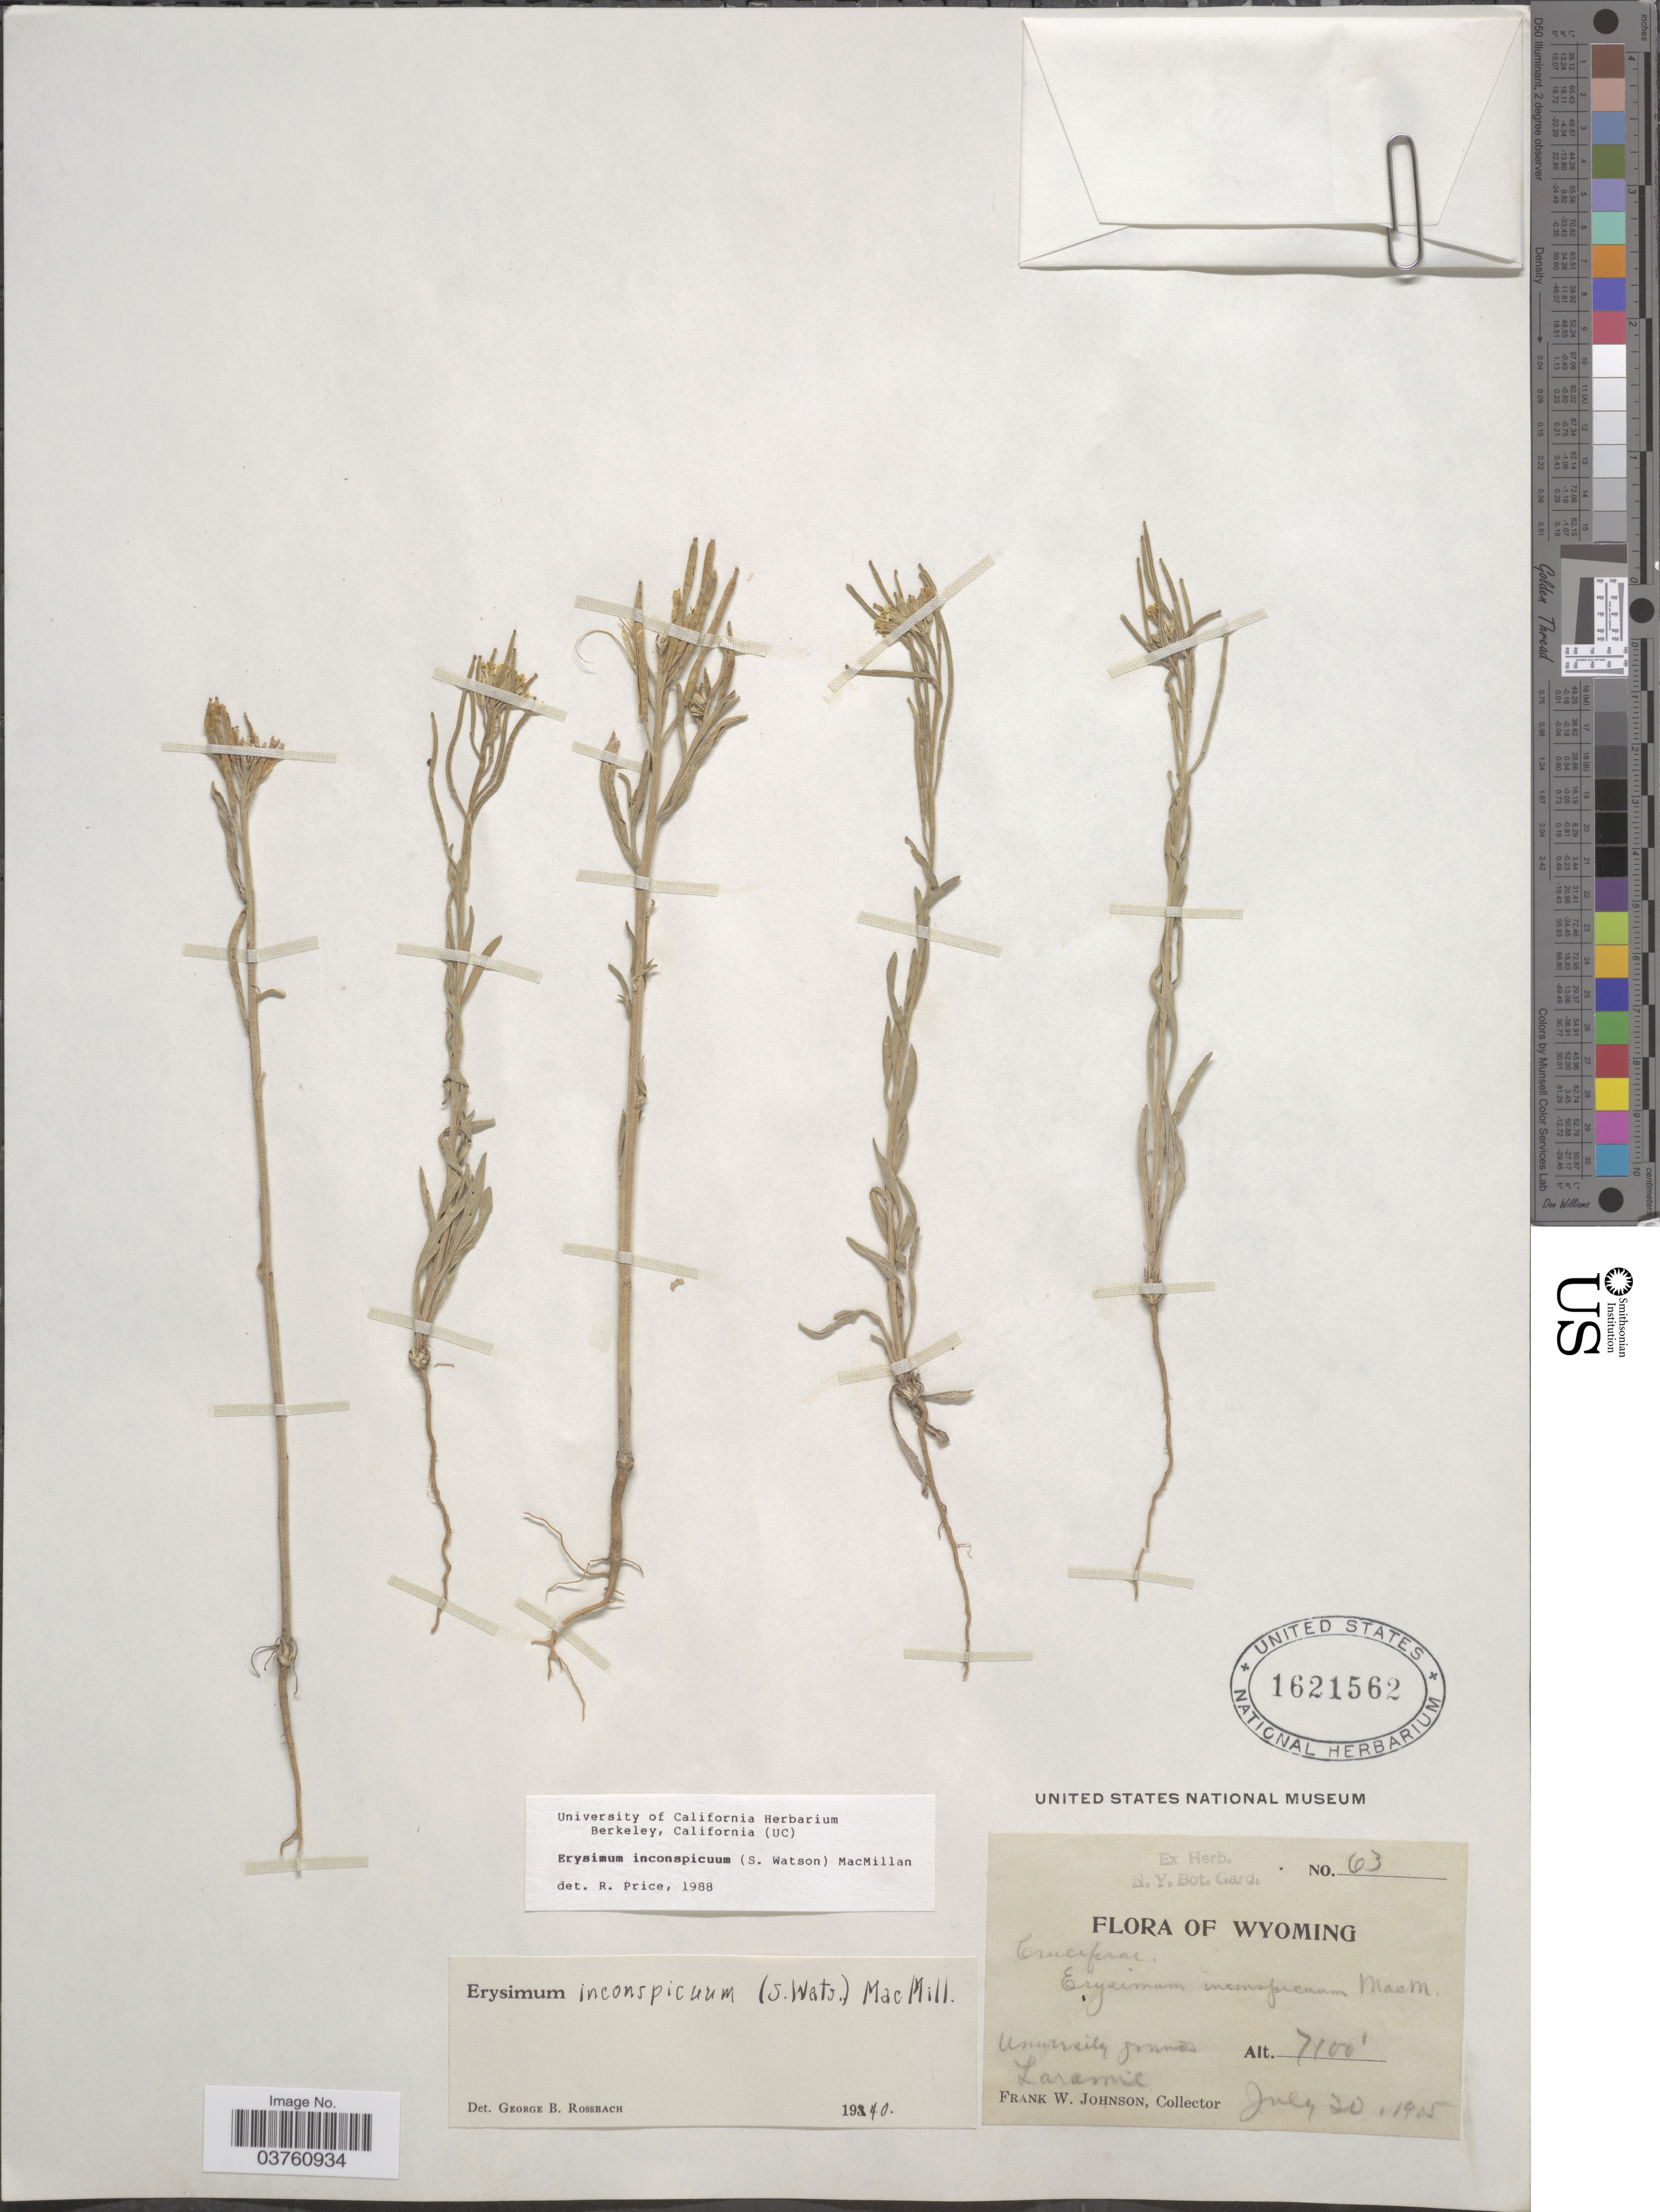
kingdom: Plantae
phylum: Tracheophyta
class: Magnoliopsida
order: Brassicales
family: Brassicaceae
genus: Erysimum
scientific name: Erysimum inconspicuum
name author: (S. Watson) MacMill.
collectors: F. W. Johnson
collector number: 63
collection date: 1905-07-20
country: United States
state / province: Wyoming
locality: University ground, Laramie.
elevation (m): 2164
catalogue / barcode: US 1621562